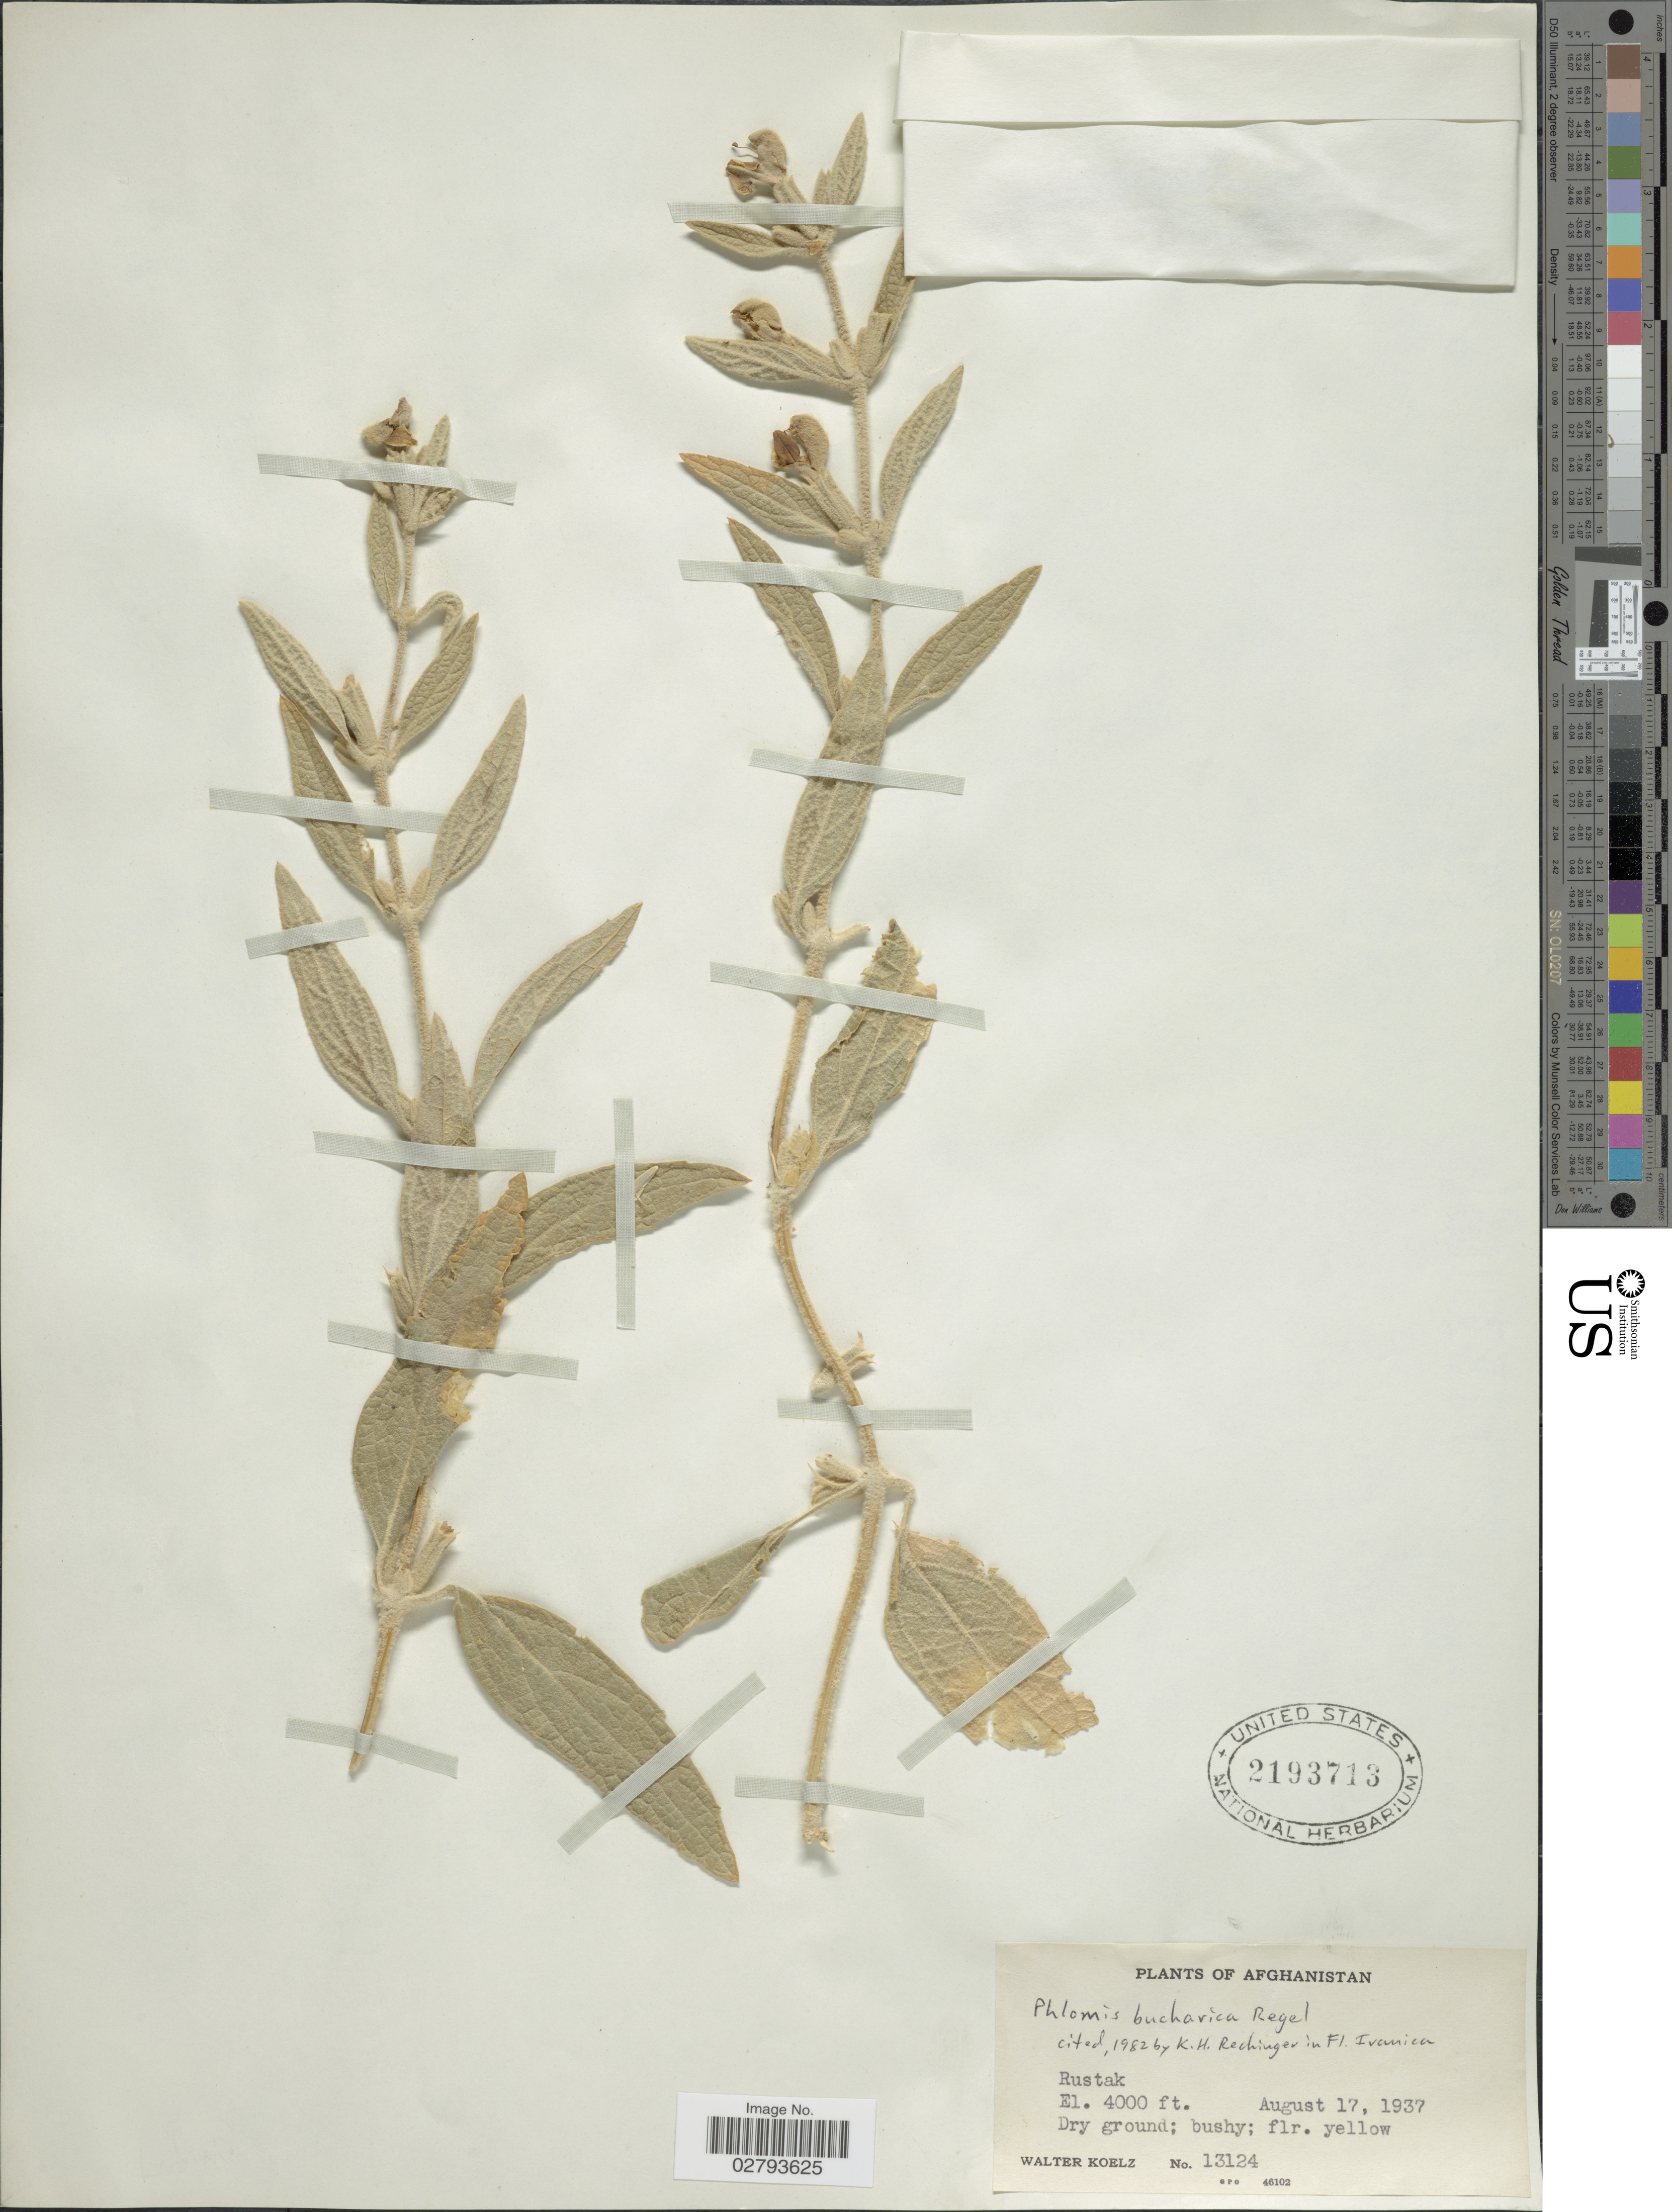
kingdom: Plantae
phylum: Tracheophyta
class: Magnoliopsida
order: Lamiales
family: Lamiaceae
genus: Phlomis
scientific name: Phlomis bucharica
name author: A. Regel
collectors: W. N. Koelz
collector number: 13124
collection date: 1937-08-17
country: Afghanistan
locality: Rustak.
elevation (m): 1219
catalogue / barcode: US 2193713